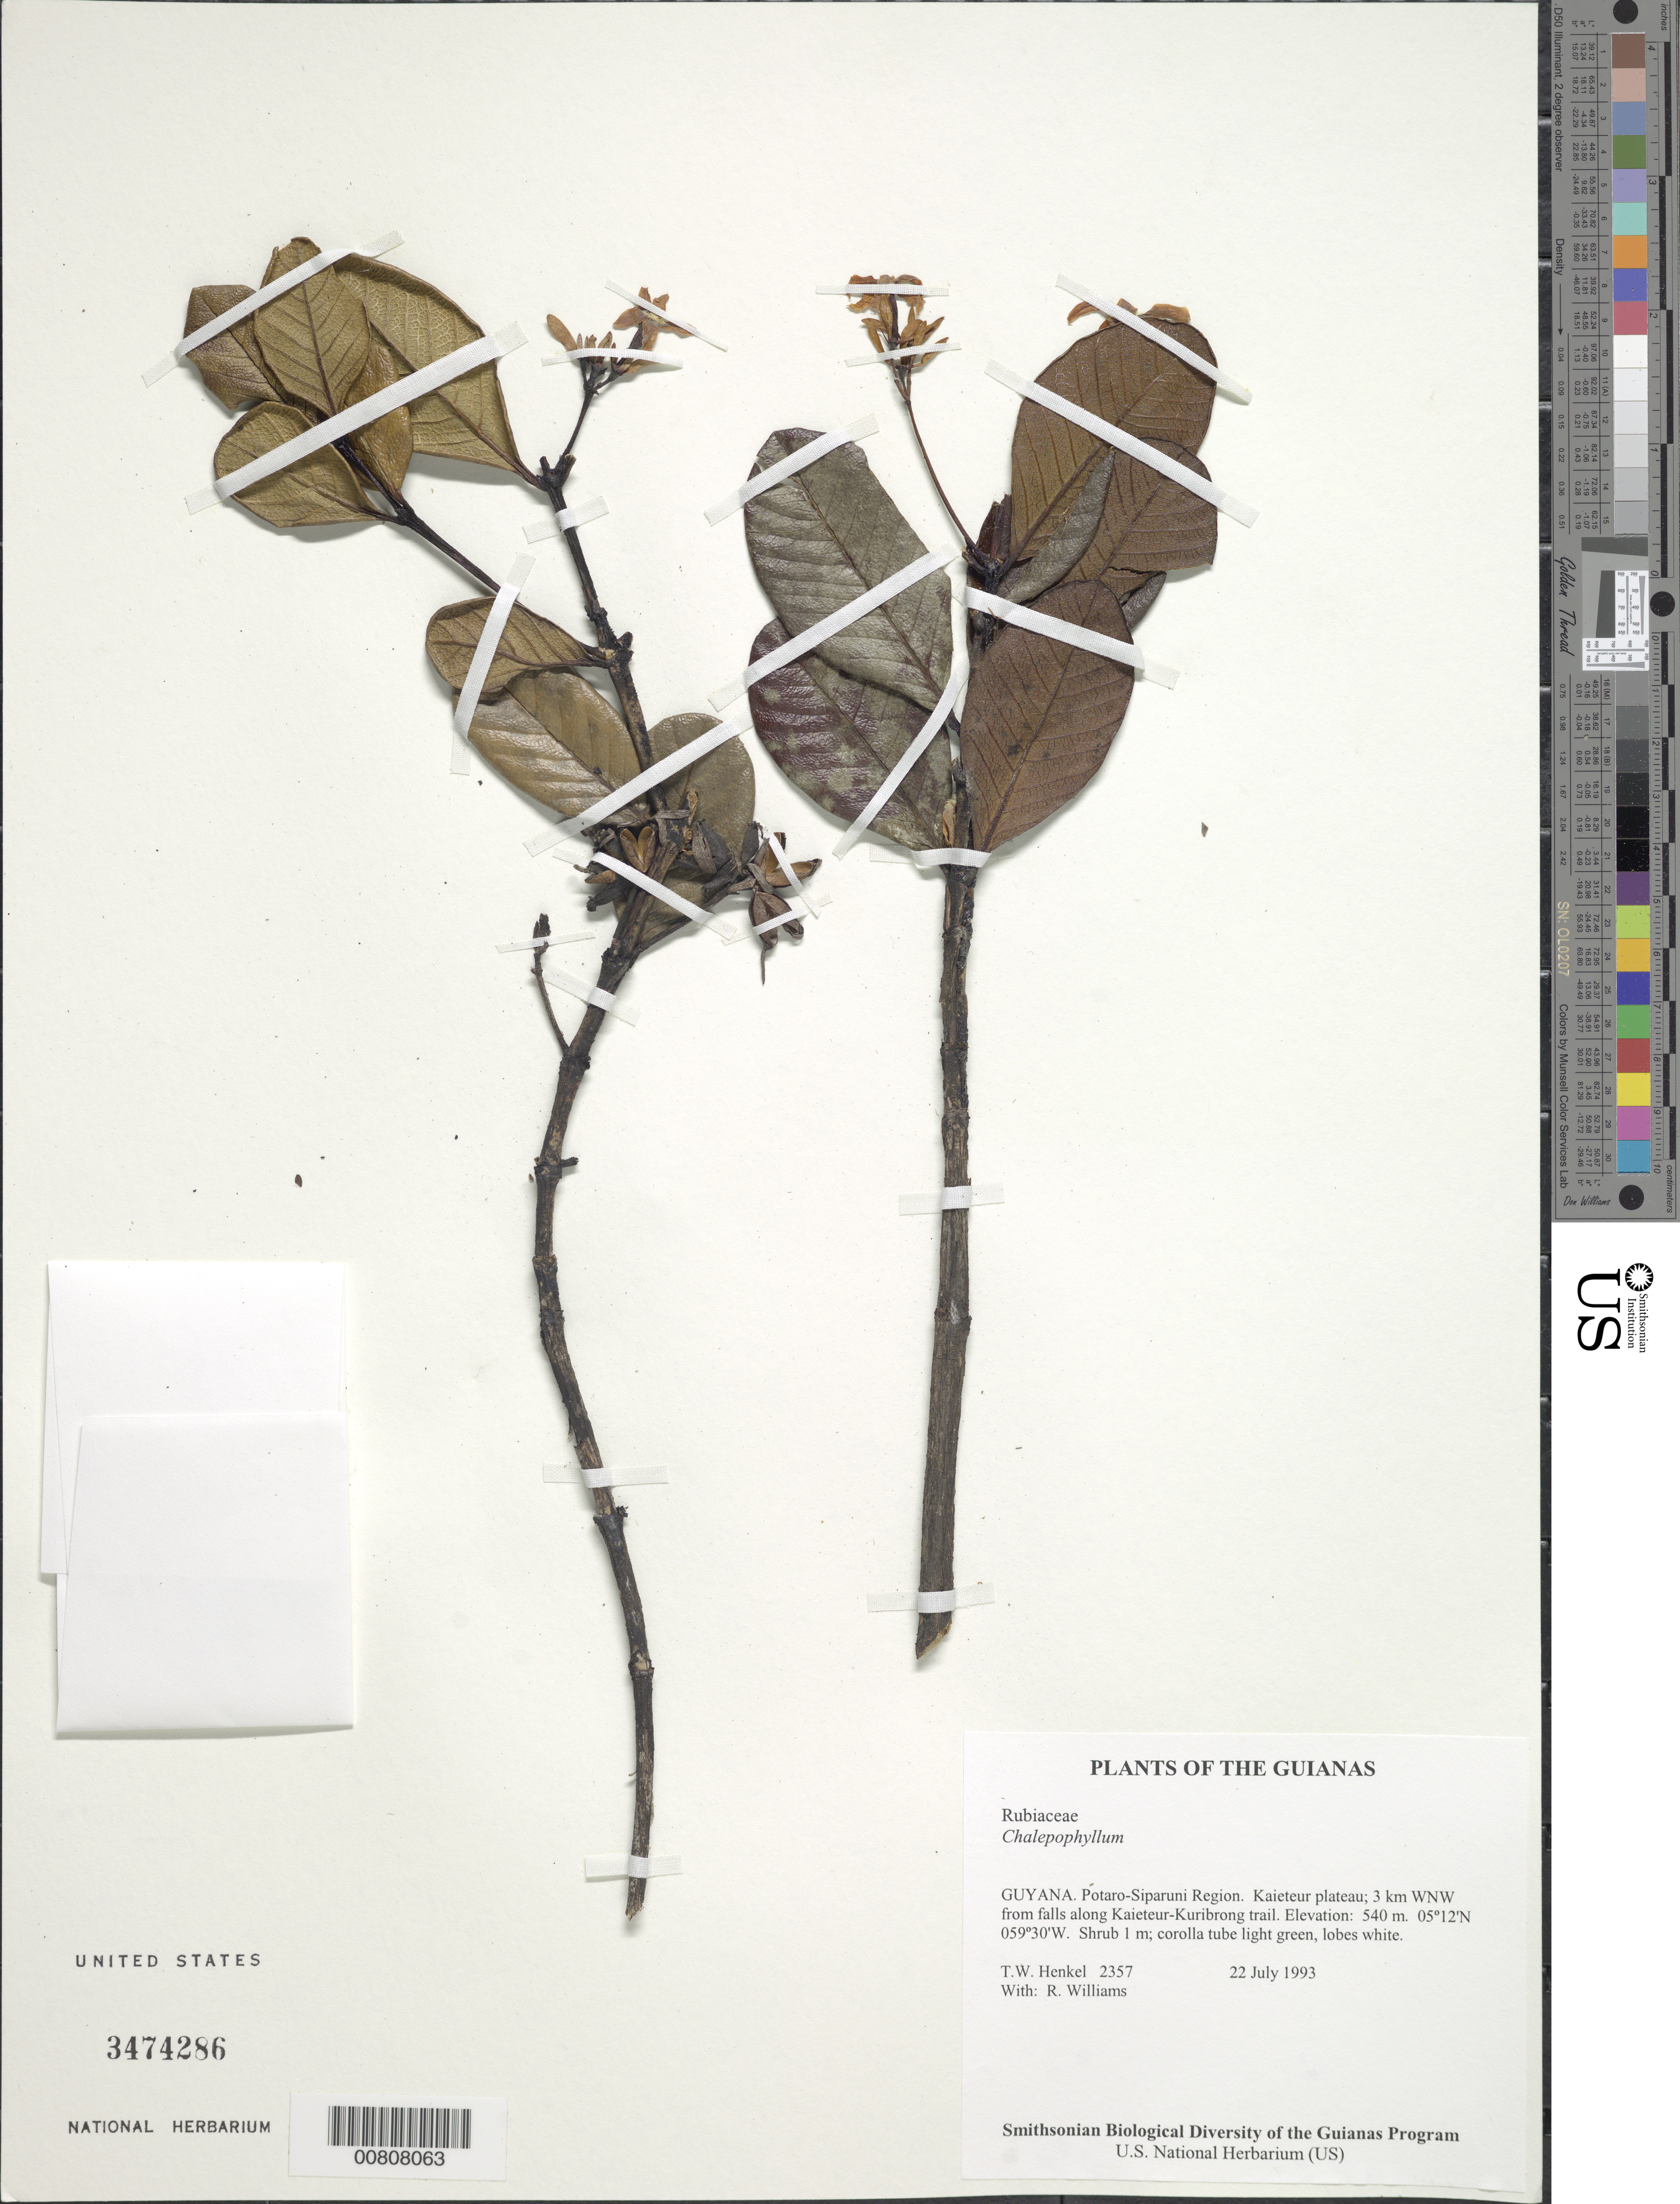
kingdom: Plantae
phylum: Tracheophyta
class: Magnoliopsida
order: Gentianales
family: Rubiaceae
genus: Chalepophyllum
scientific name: Chalepophyllum sp.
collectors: T. Henkel & R. Williams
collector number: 2357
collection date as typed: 22 July 1993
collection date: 1993-07-22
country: Guyana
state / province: Potaro-Siparuni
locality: Kaieteur plateau; 3 km WNW from falls along Kaieteur-Kuribrong trail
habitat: Seepage bog and xeromorphic scrub forest moasic on pink sand with frequent sandstone outcrops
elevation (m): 540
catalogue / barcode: US 3474286